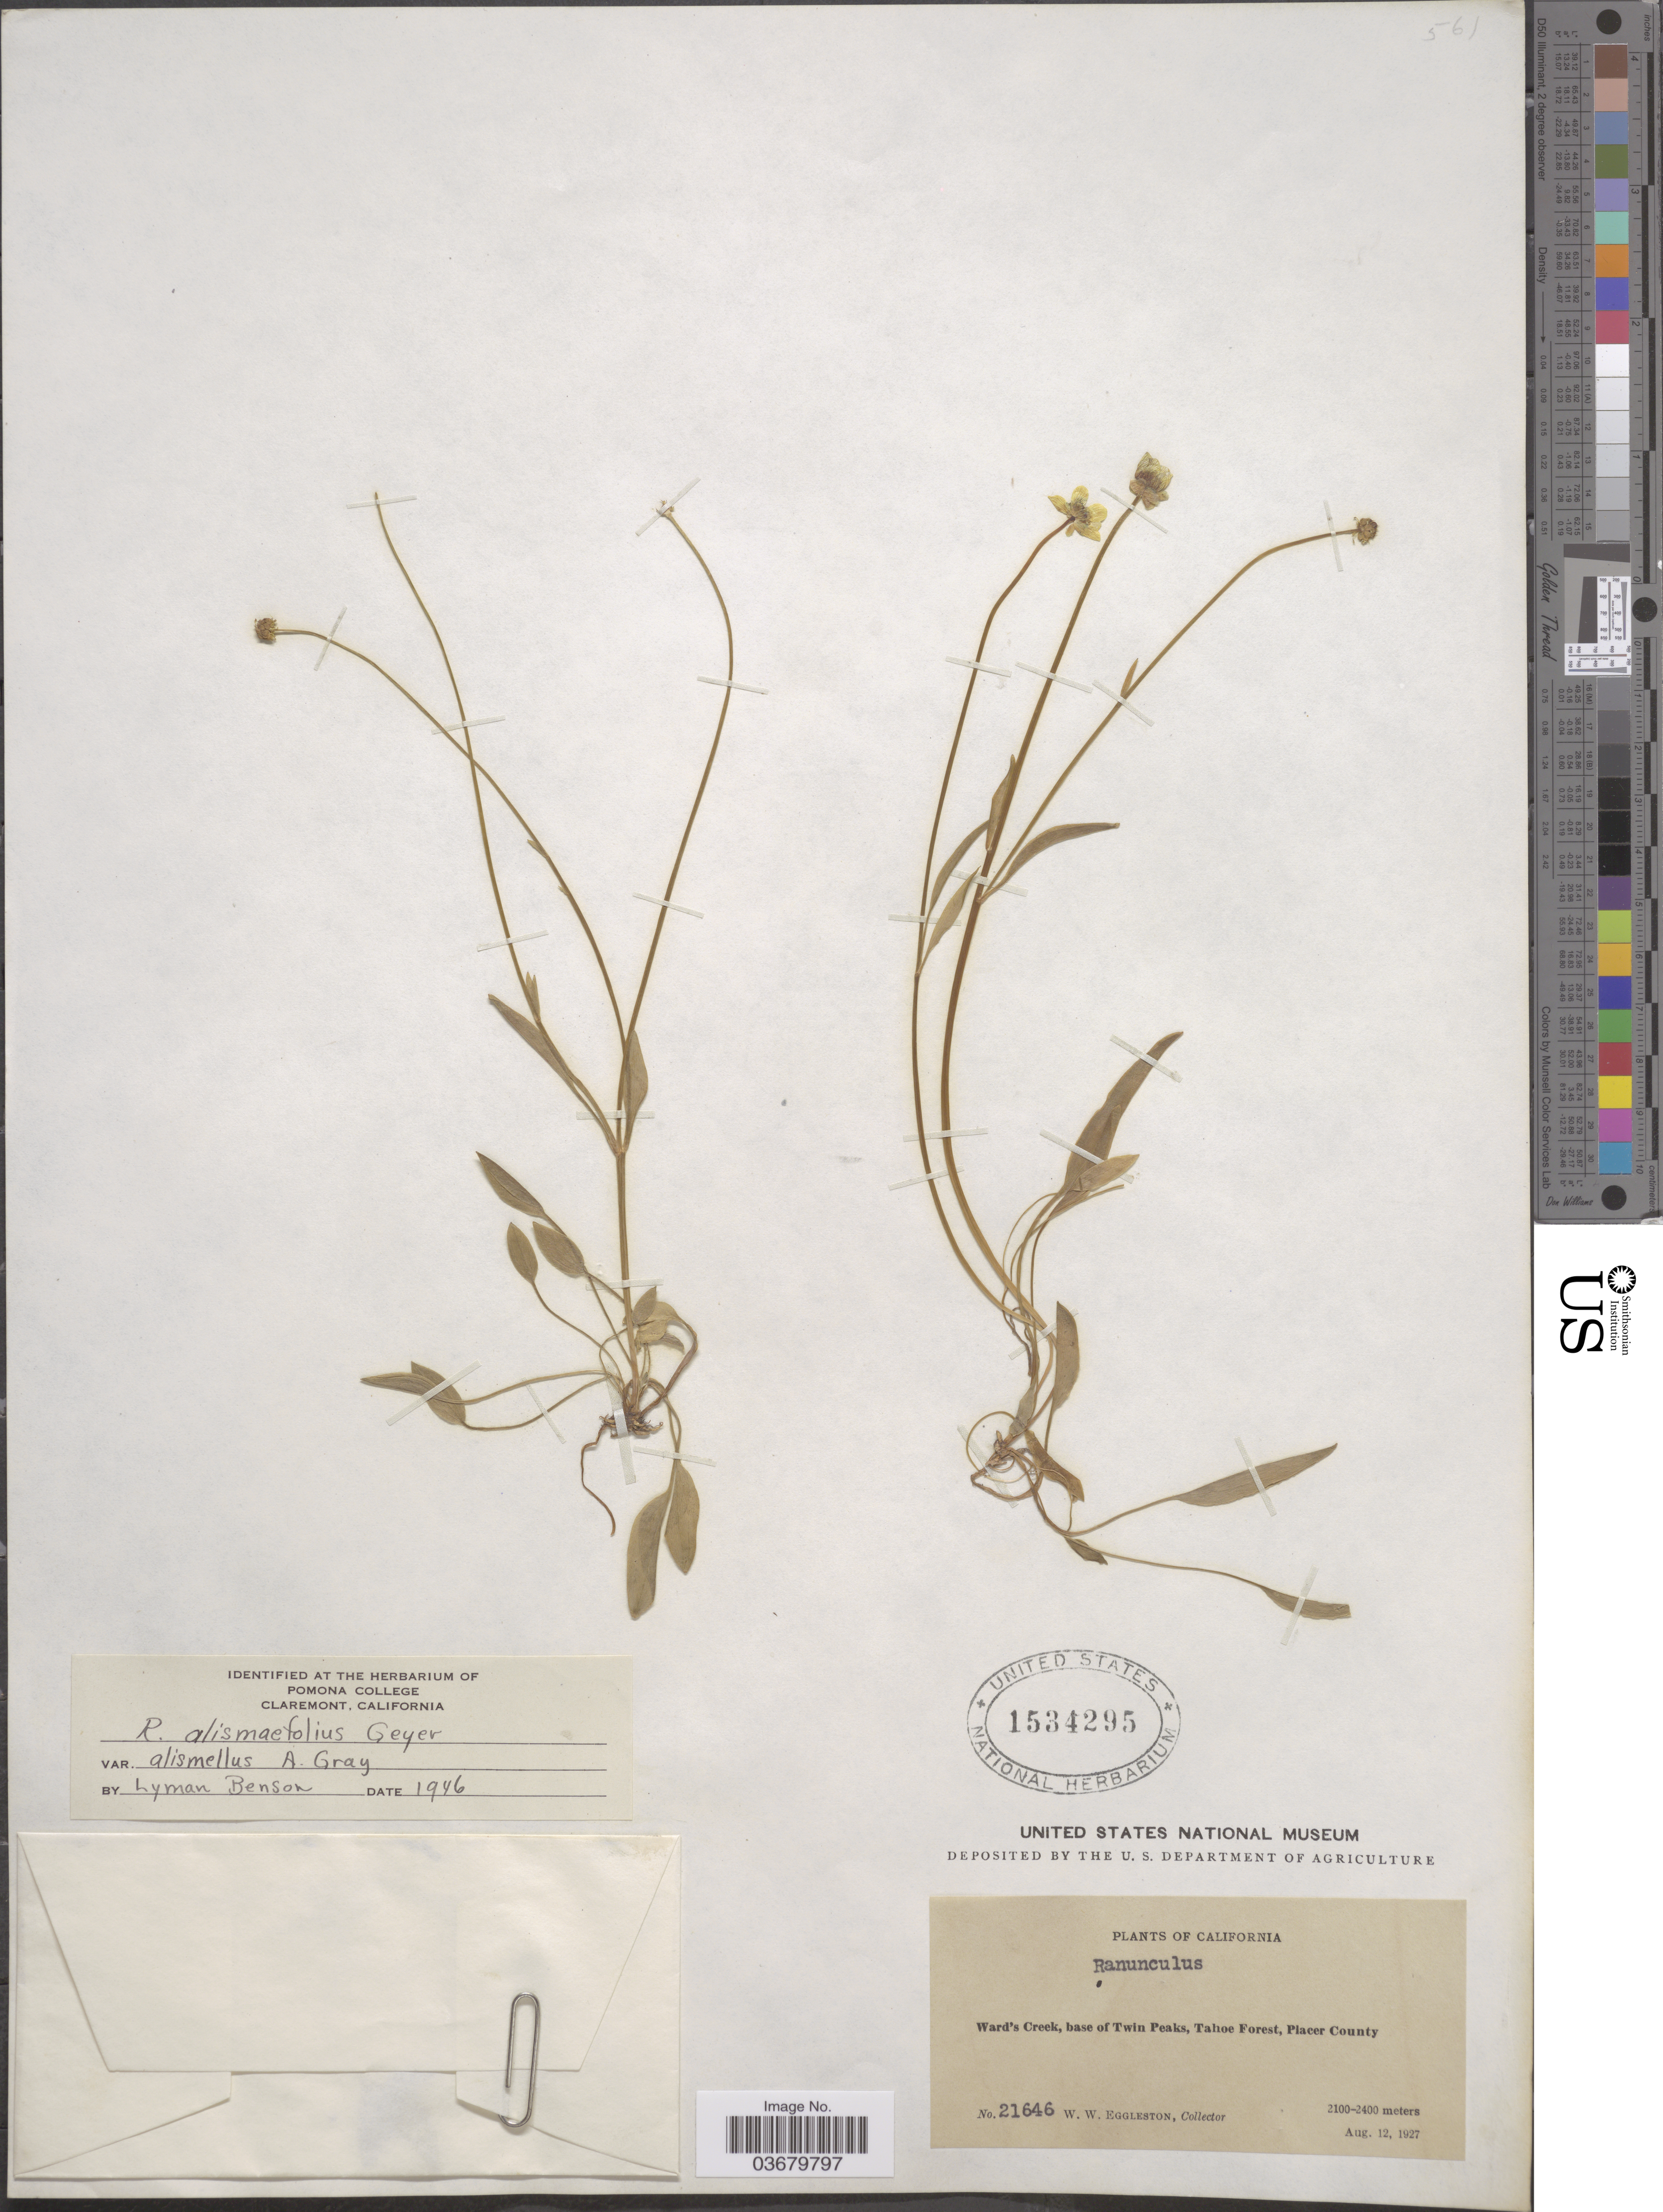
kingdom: Plantae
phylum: Tracheophyta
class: Magnoliopsida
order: Ranunculales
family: Ranunculaceae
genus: Ranunculus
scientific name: Ranunculus alismifolius var. alismellus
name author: A. Gray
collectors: W. W. Eggleston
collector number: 21646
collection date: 1927-08-12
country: United States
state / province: California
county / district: Placer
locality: Ward's Creek, base of Twin Peaks, Tahoe Forest, Placer County.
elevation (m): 2100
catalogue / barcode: US 1534295